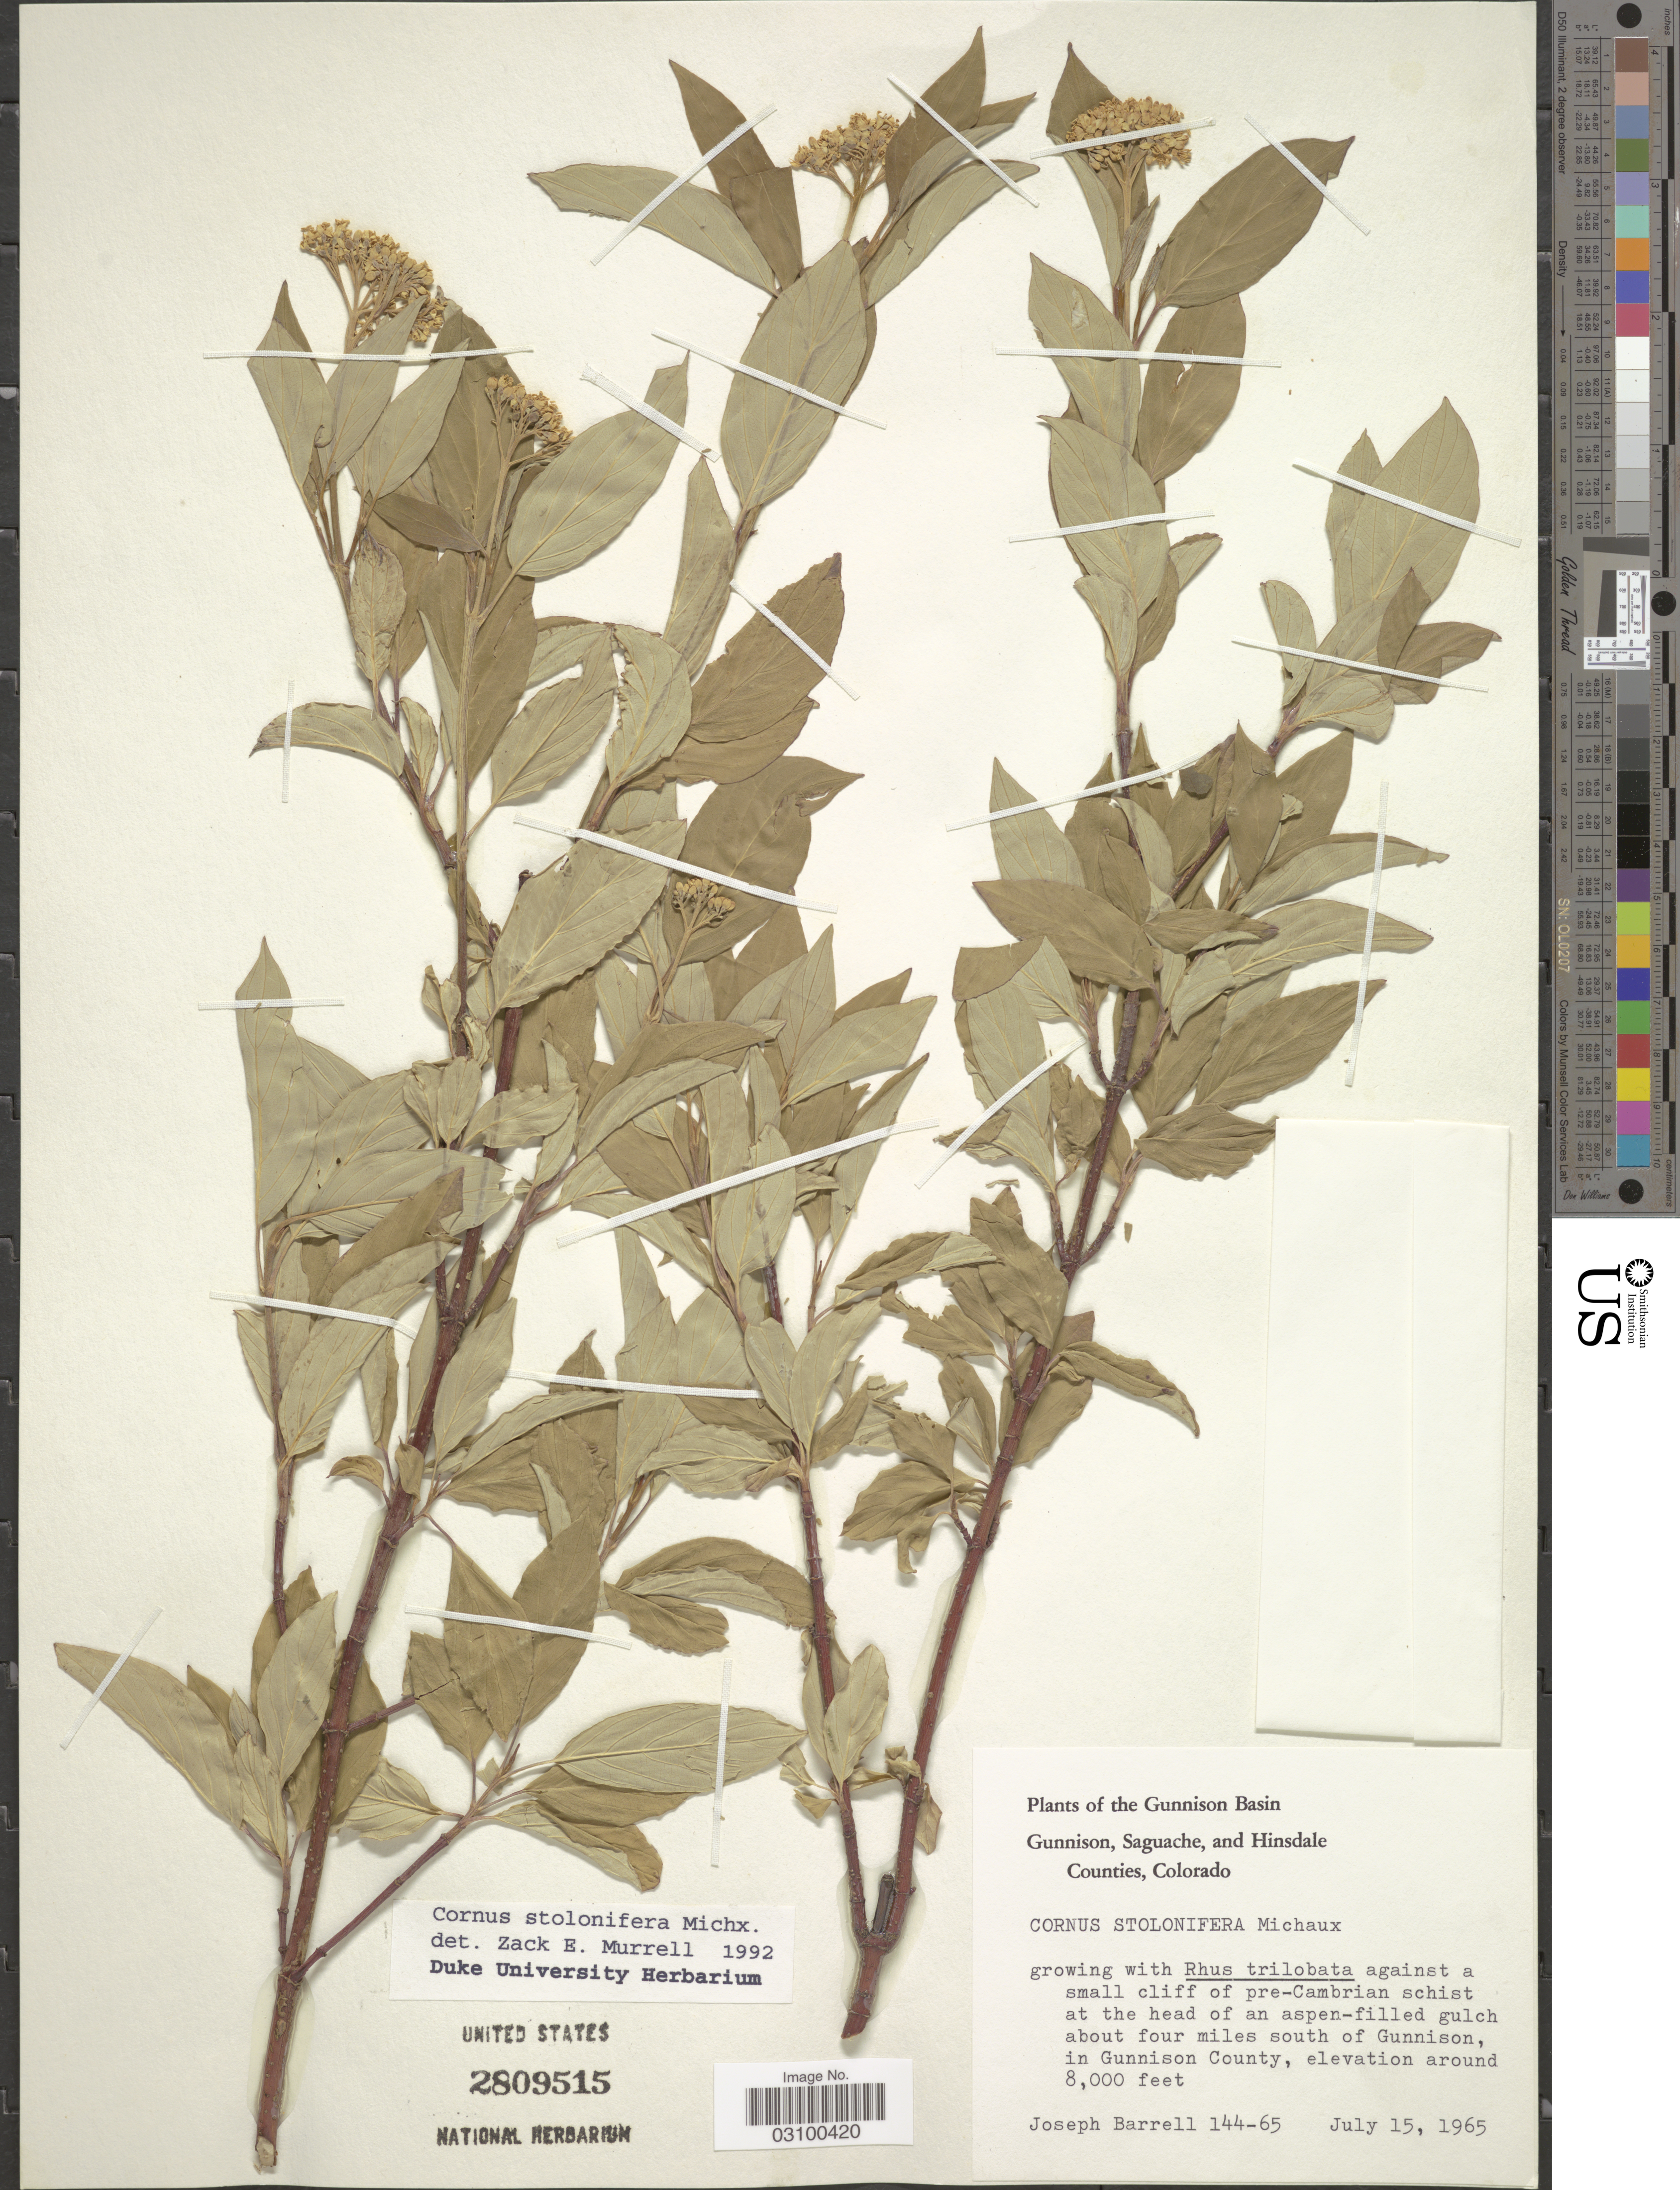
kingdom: Plantae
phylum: Tracheophyta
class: Magnoliopsida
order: Cornales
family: Cornaceae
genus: Cornus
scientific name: Cornus sericea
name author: L.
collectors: J. Barrell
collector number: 144-65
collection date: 1965-07-15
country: United States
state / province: Colorado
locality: Gunnison Basin. About four miles south of Gunnison, In Gunnison County.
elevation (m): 2438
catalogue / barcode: US 2809515